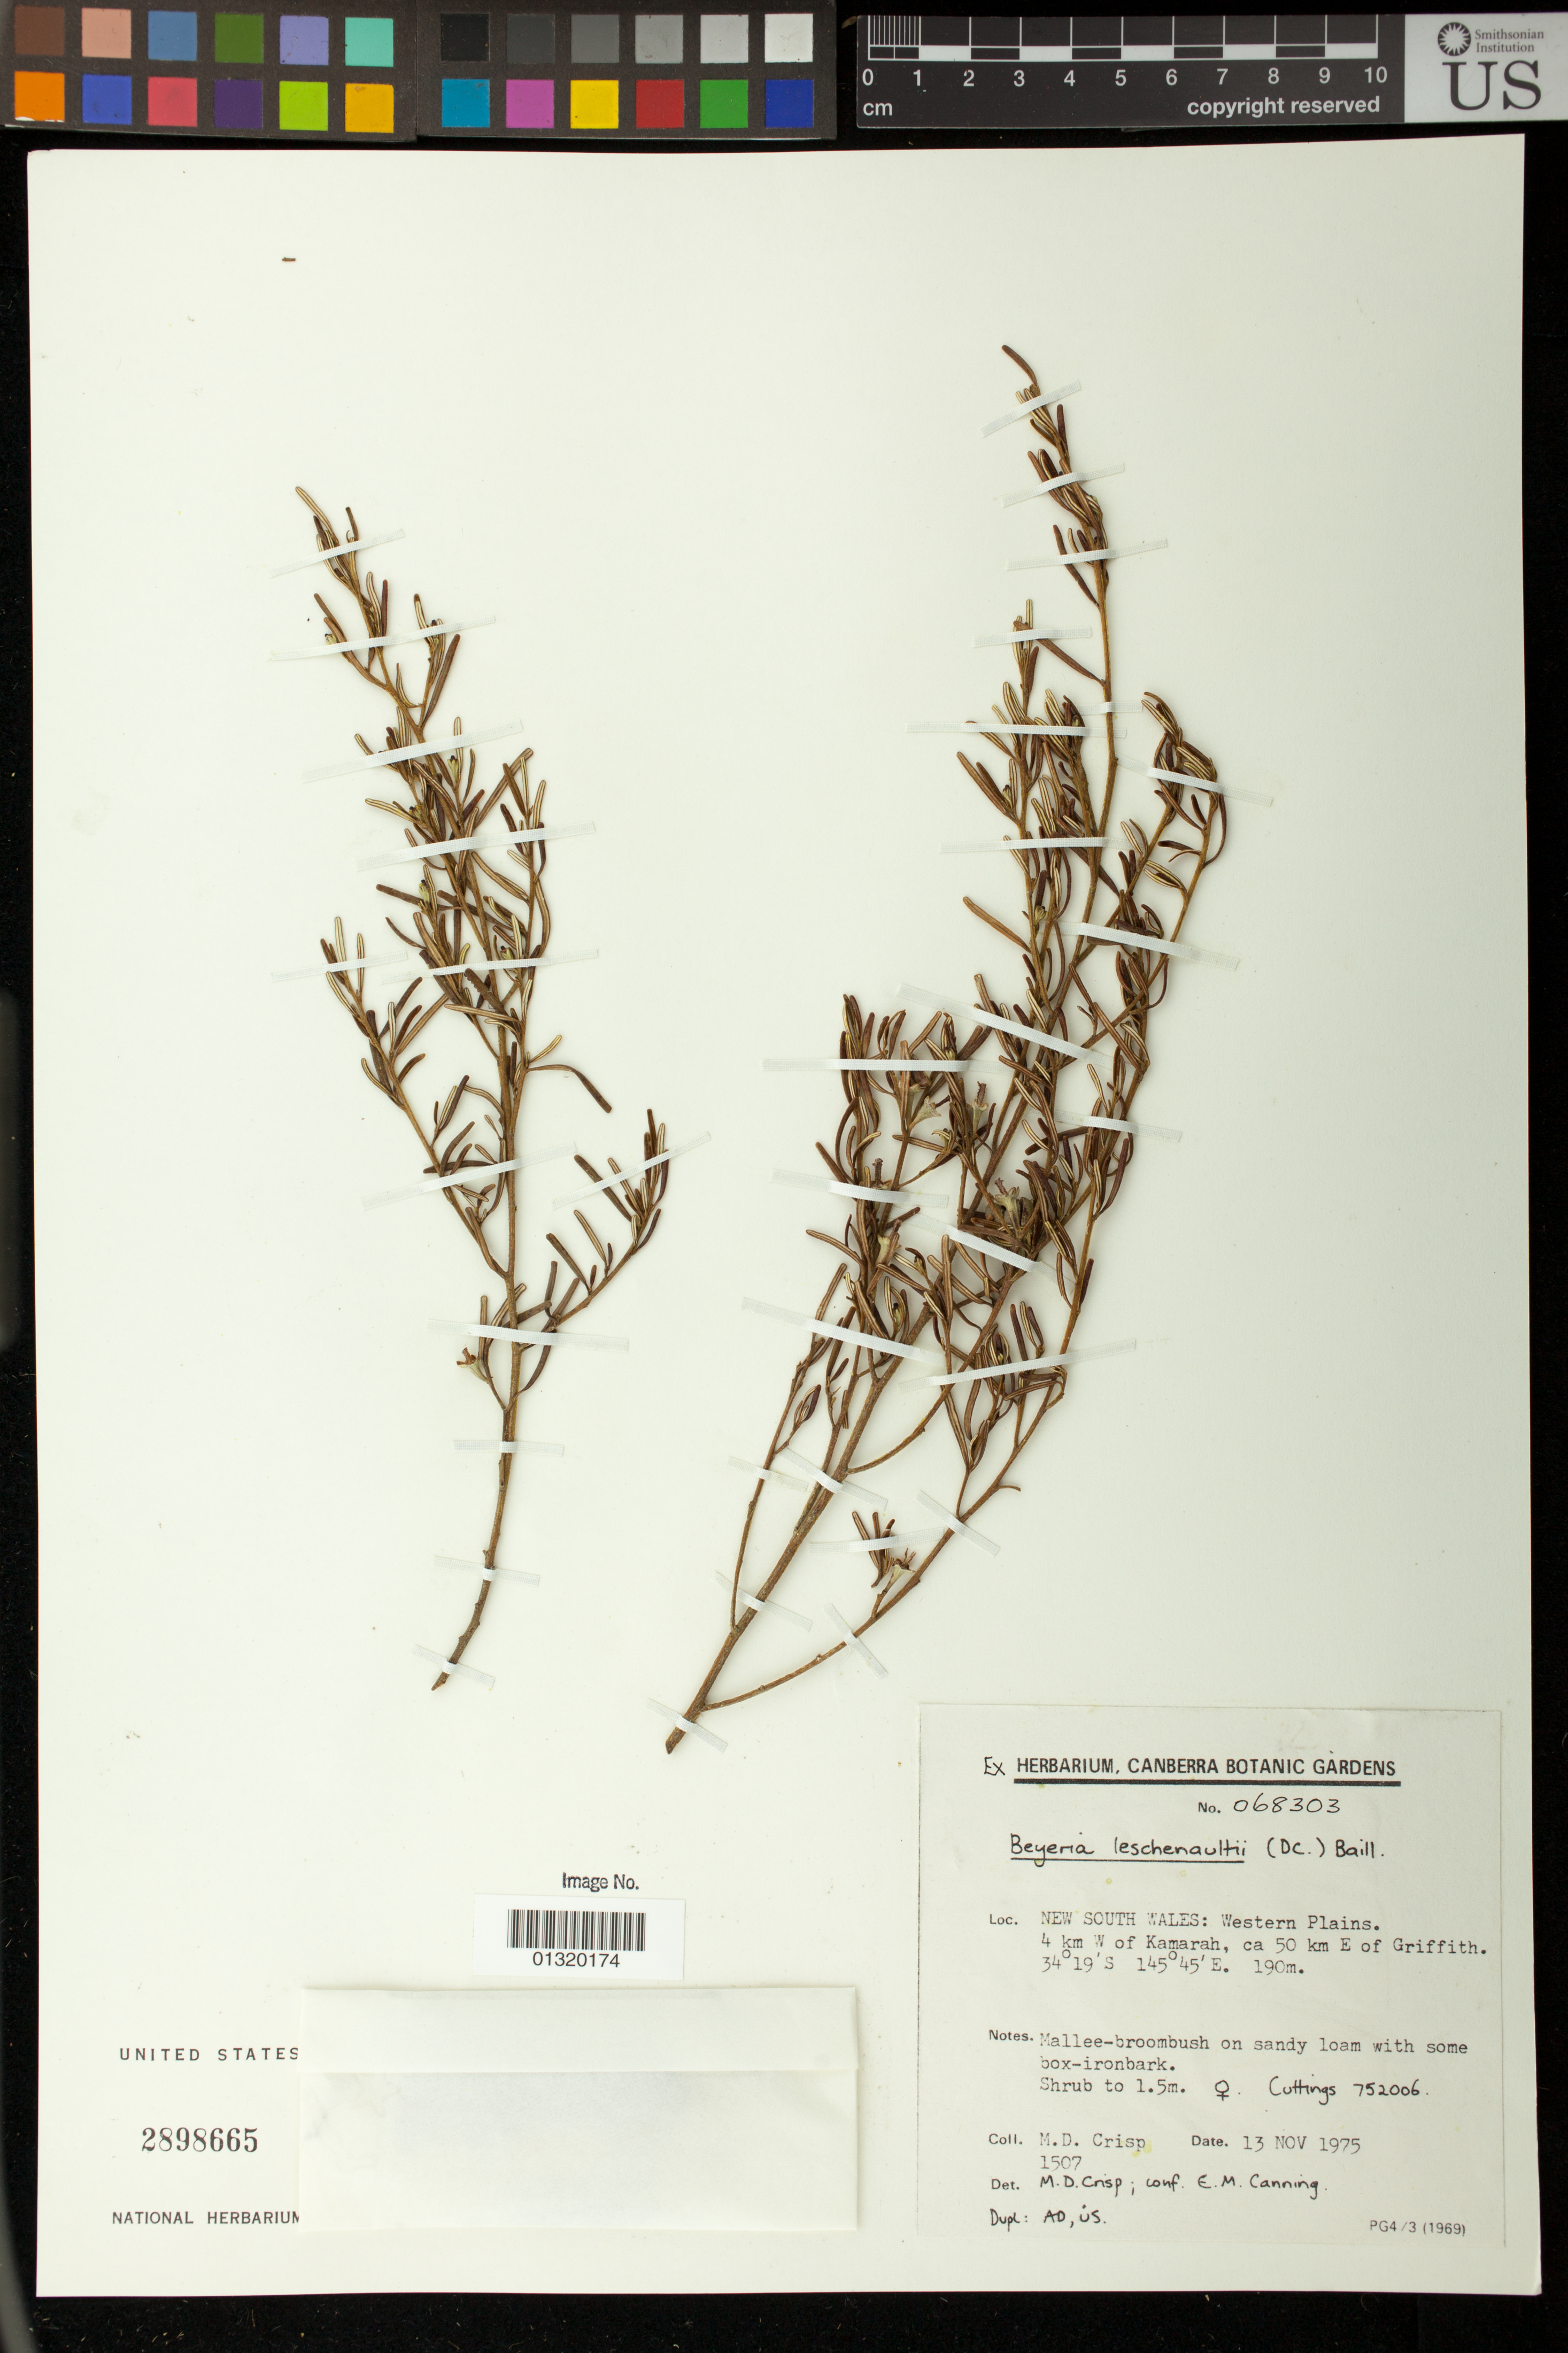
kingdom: Plantae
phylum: Tracheophyta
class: Magnoliopsida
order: Malpighiales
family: Euphorbiaceae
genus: Beyeria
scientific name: Beyeria leschenaultii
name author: (DC.) Baill.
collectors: M. Crisp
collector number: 1507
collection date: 1975-11-13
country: Australia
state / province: New South Wales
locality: Western Plains. 4 km W of Kamarah, ca 50 km E of Griffith.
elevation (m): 190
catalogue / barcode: US 2898665